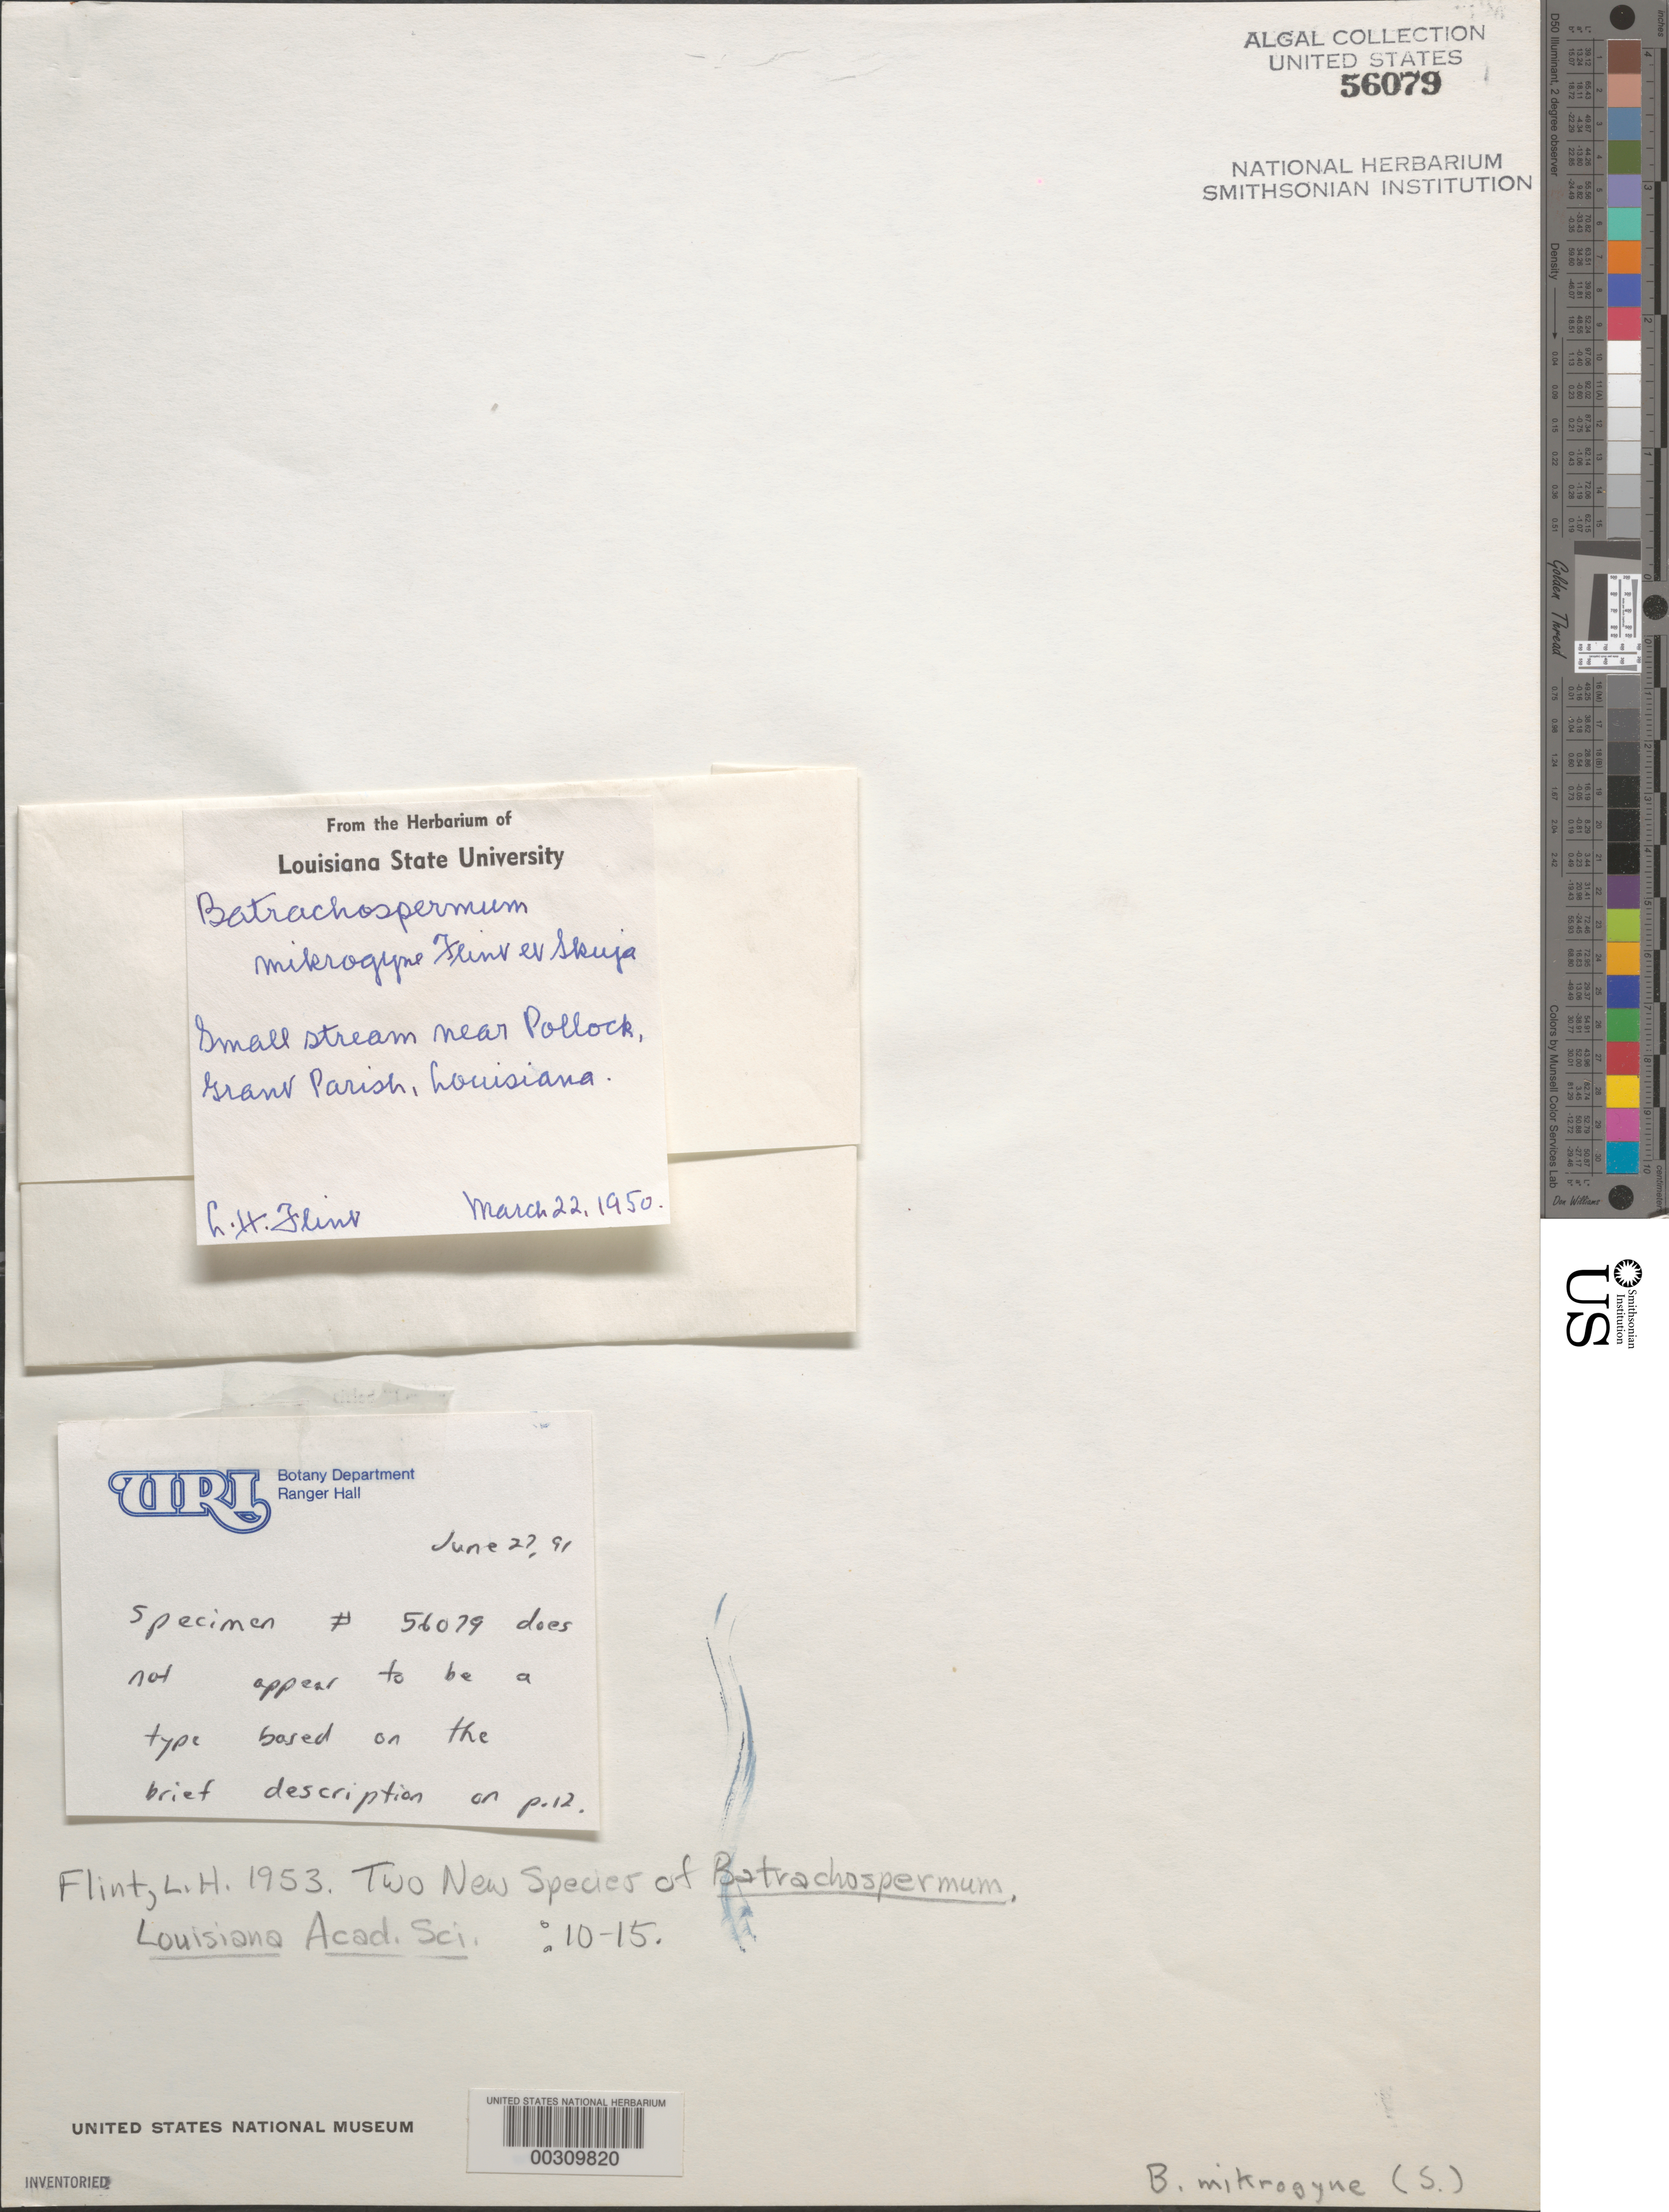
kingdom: Plantae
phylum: Rhodophyta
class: Florideophyceae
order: Batrachospermales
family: Batrachospermaceae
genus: Kumanoa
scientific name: Kumanoa virgato-decaisneana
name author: (Sirodot) Entwisle et al.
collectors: L. H. Flint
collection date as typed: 22 Mar 1950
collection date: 1950-03-22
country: United States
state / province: Louisiana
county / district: Grant Parish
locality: Near Pollock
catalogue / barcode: US 56079